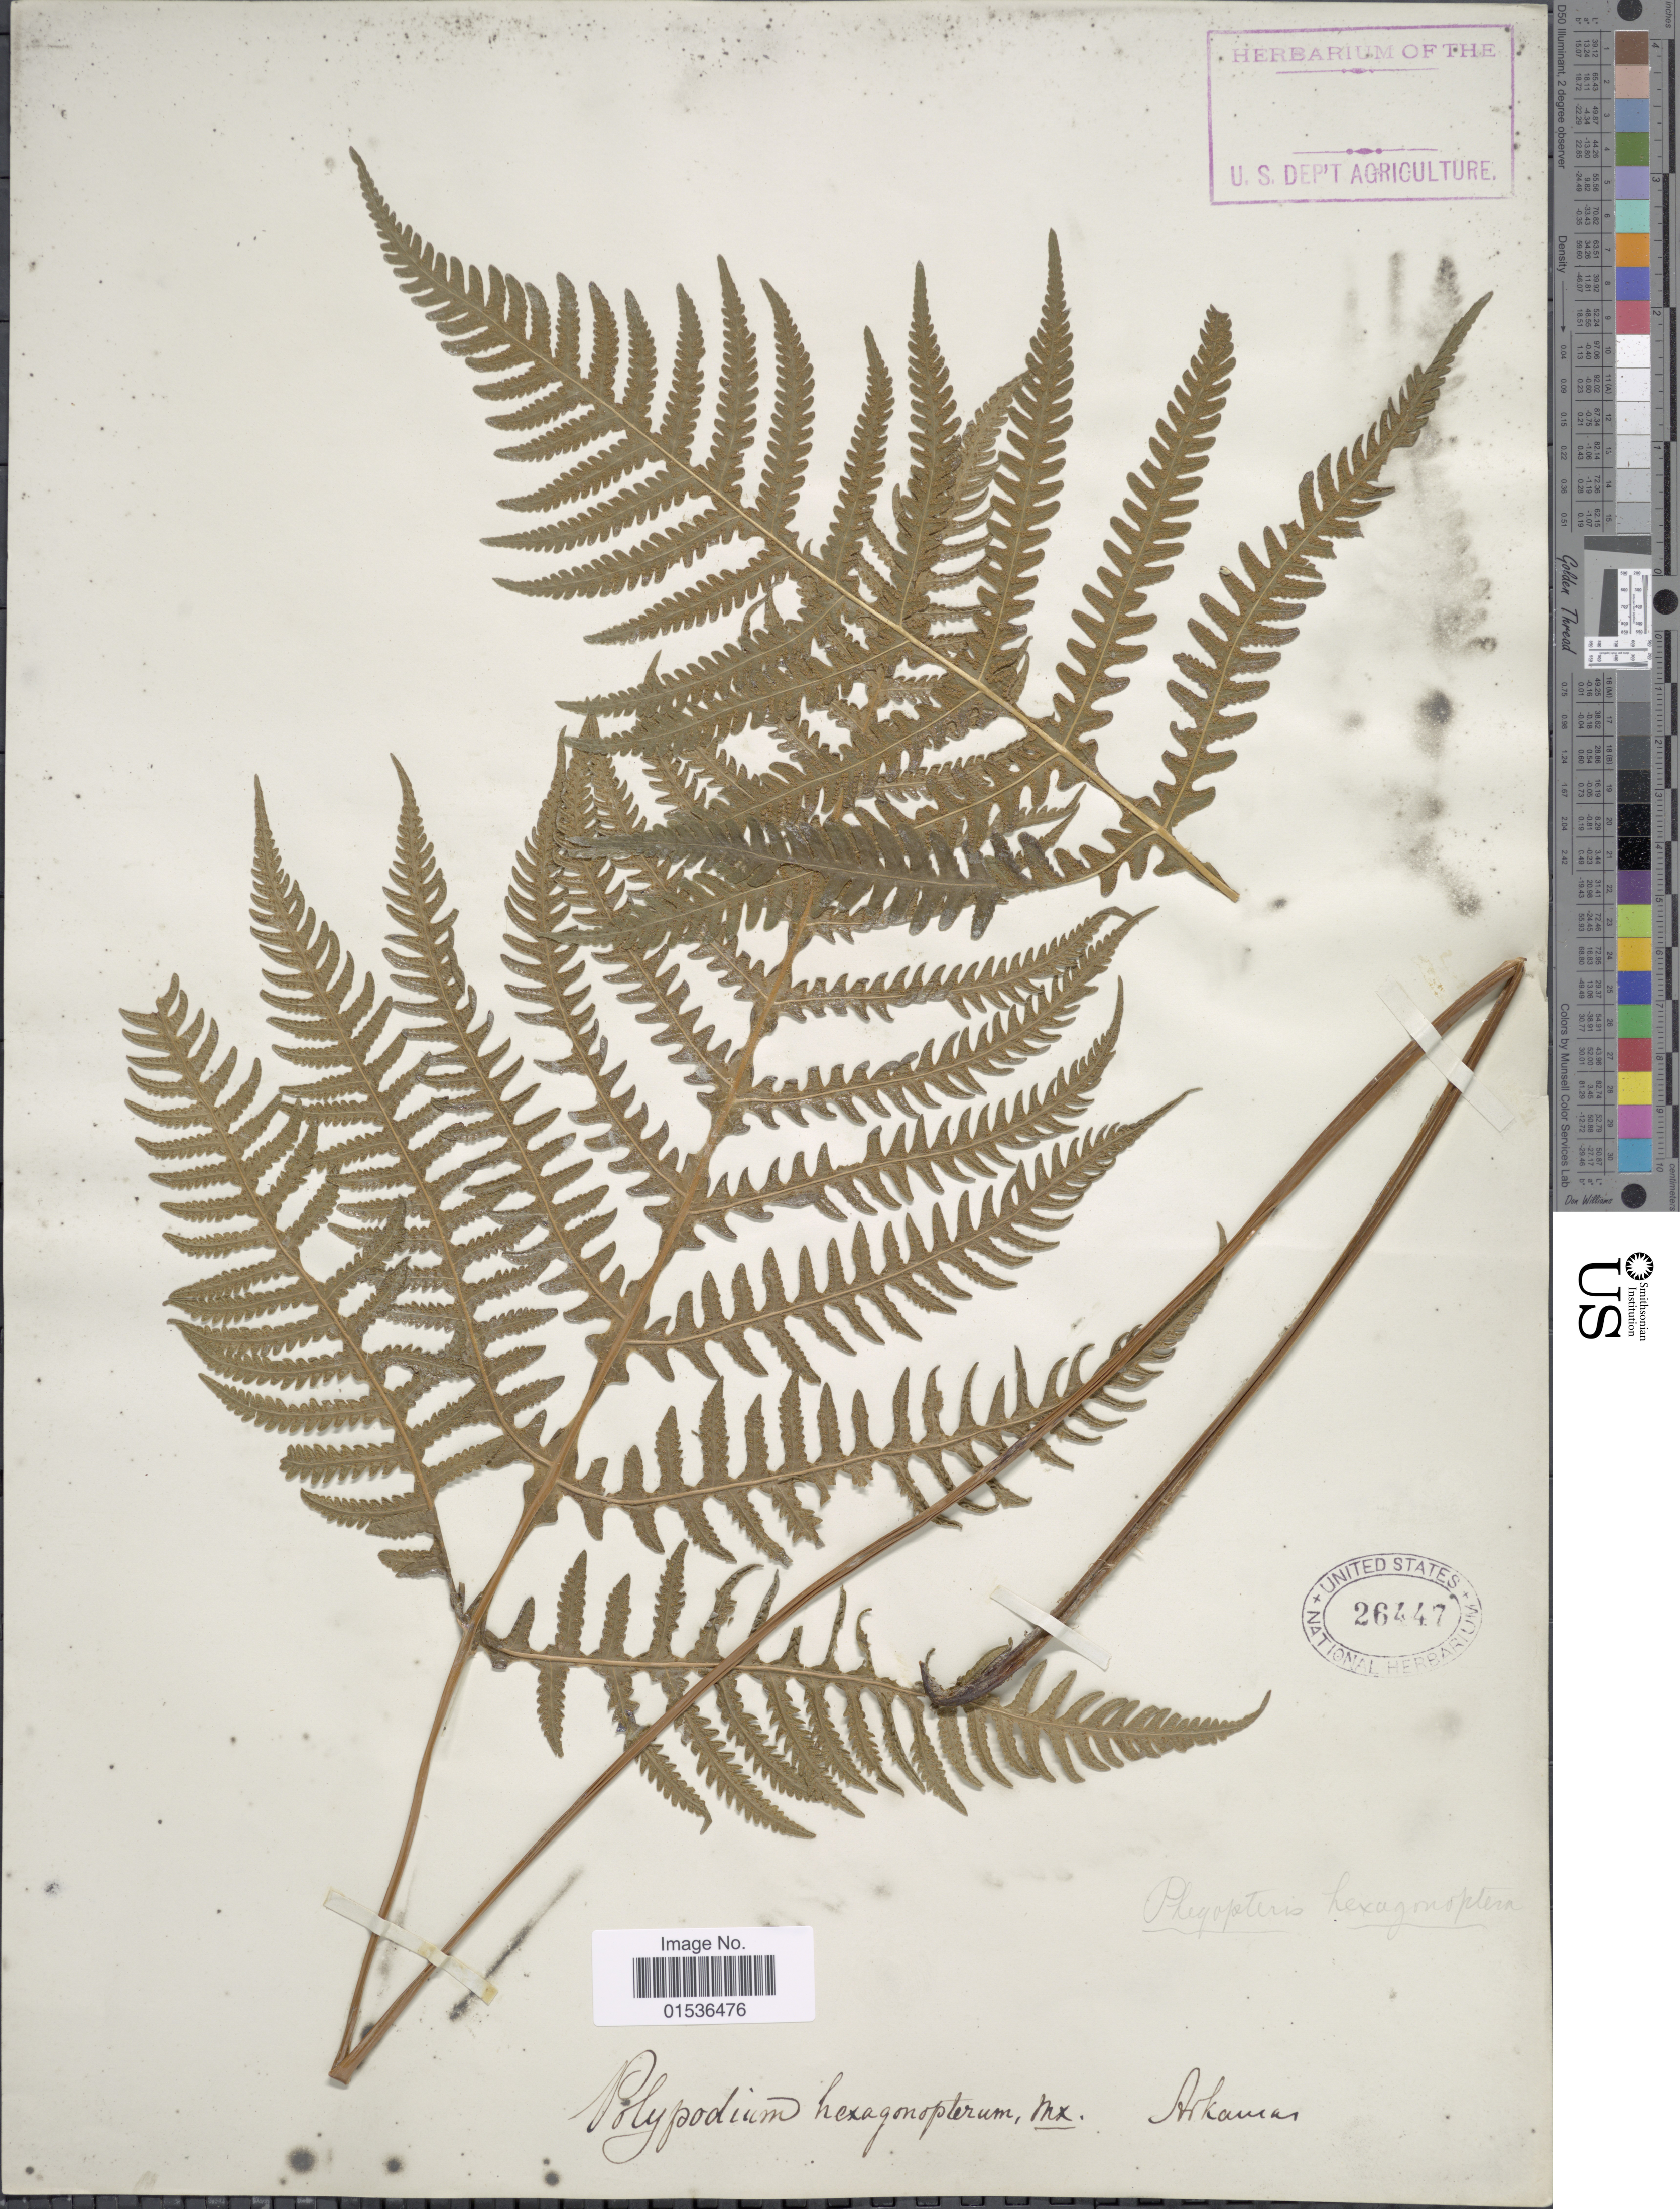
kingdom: Plantae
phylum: Tracheophyta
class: Polypodiopsida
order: Polypodiales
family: Thelypteridaceae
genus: Phegopteris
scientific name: Phegopteris hexagonoptera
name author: (Michx.) Fée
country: United States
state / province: Arkansas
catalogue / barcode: US 26447